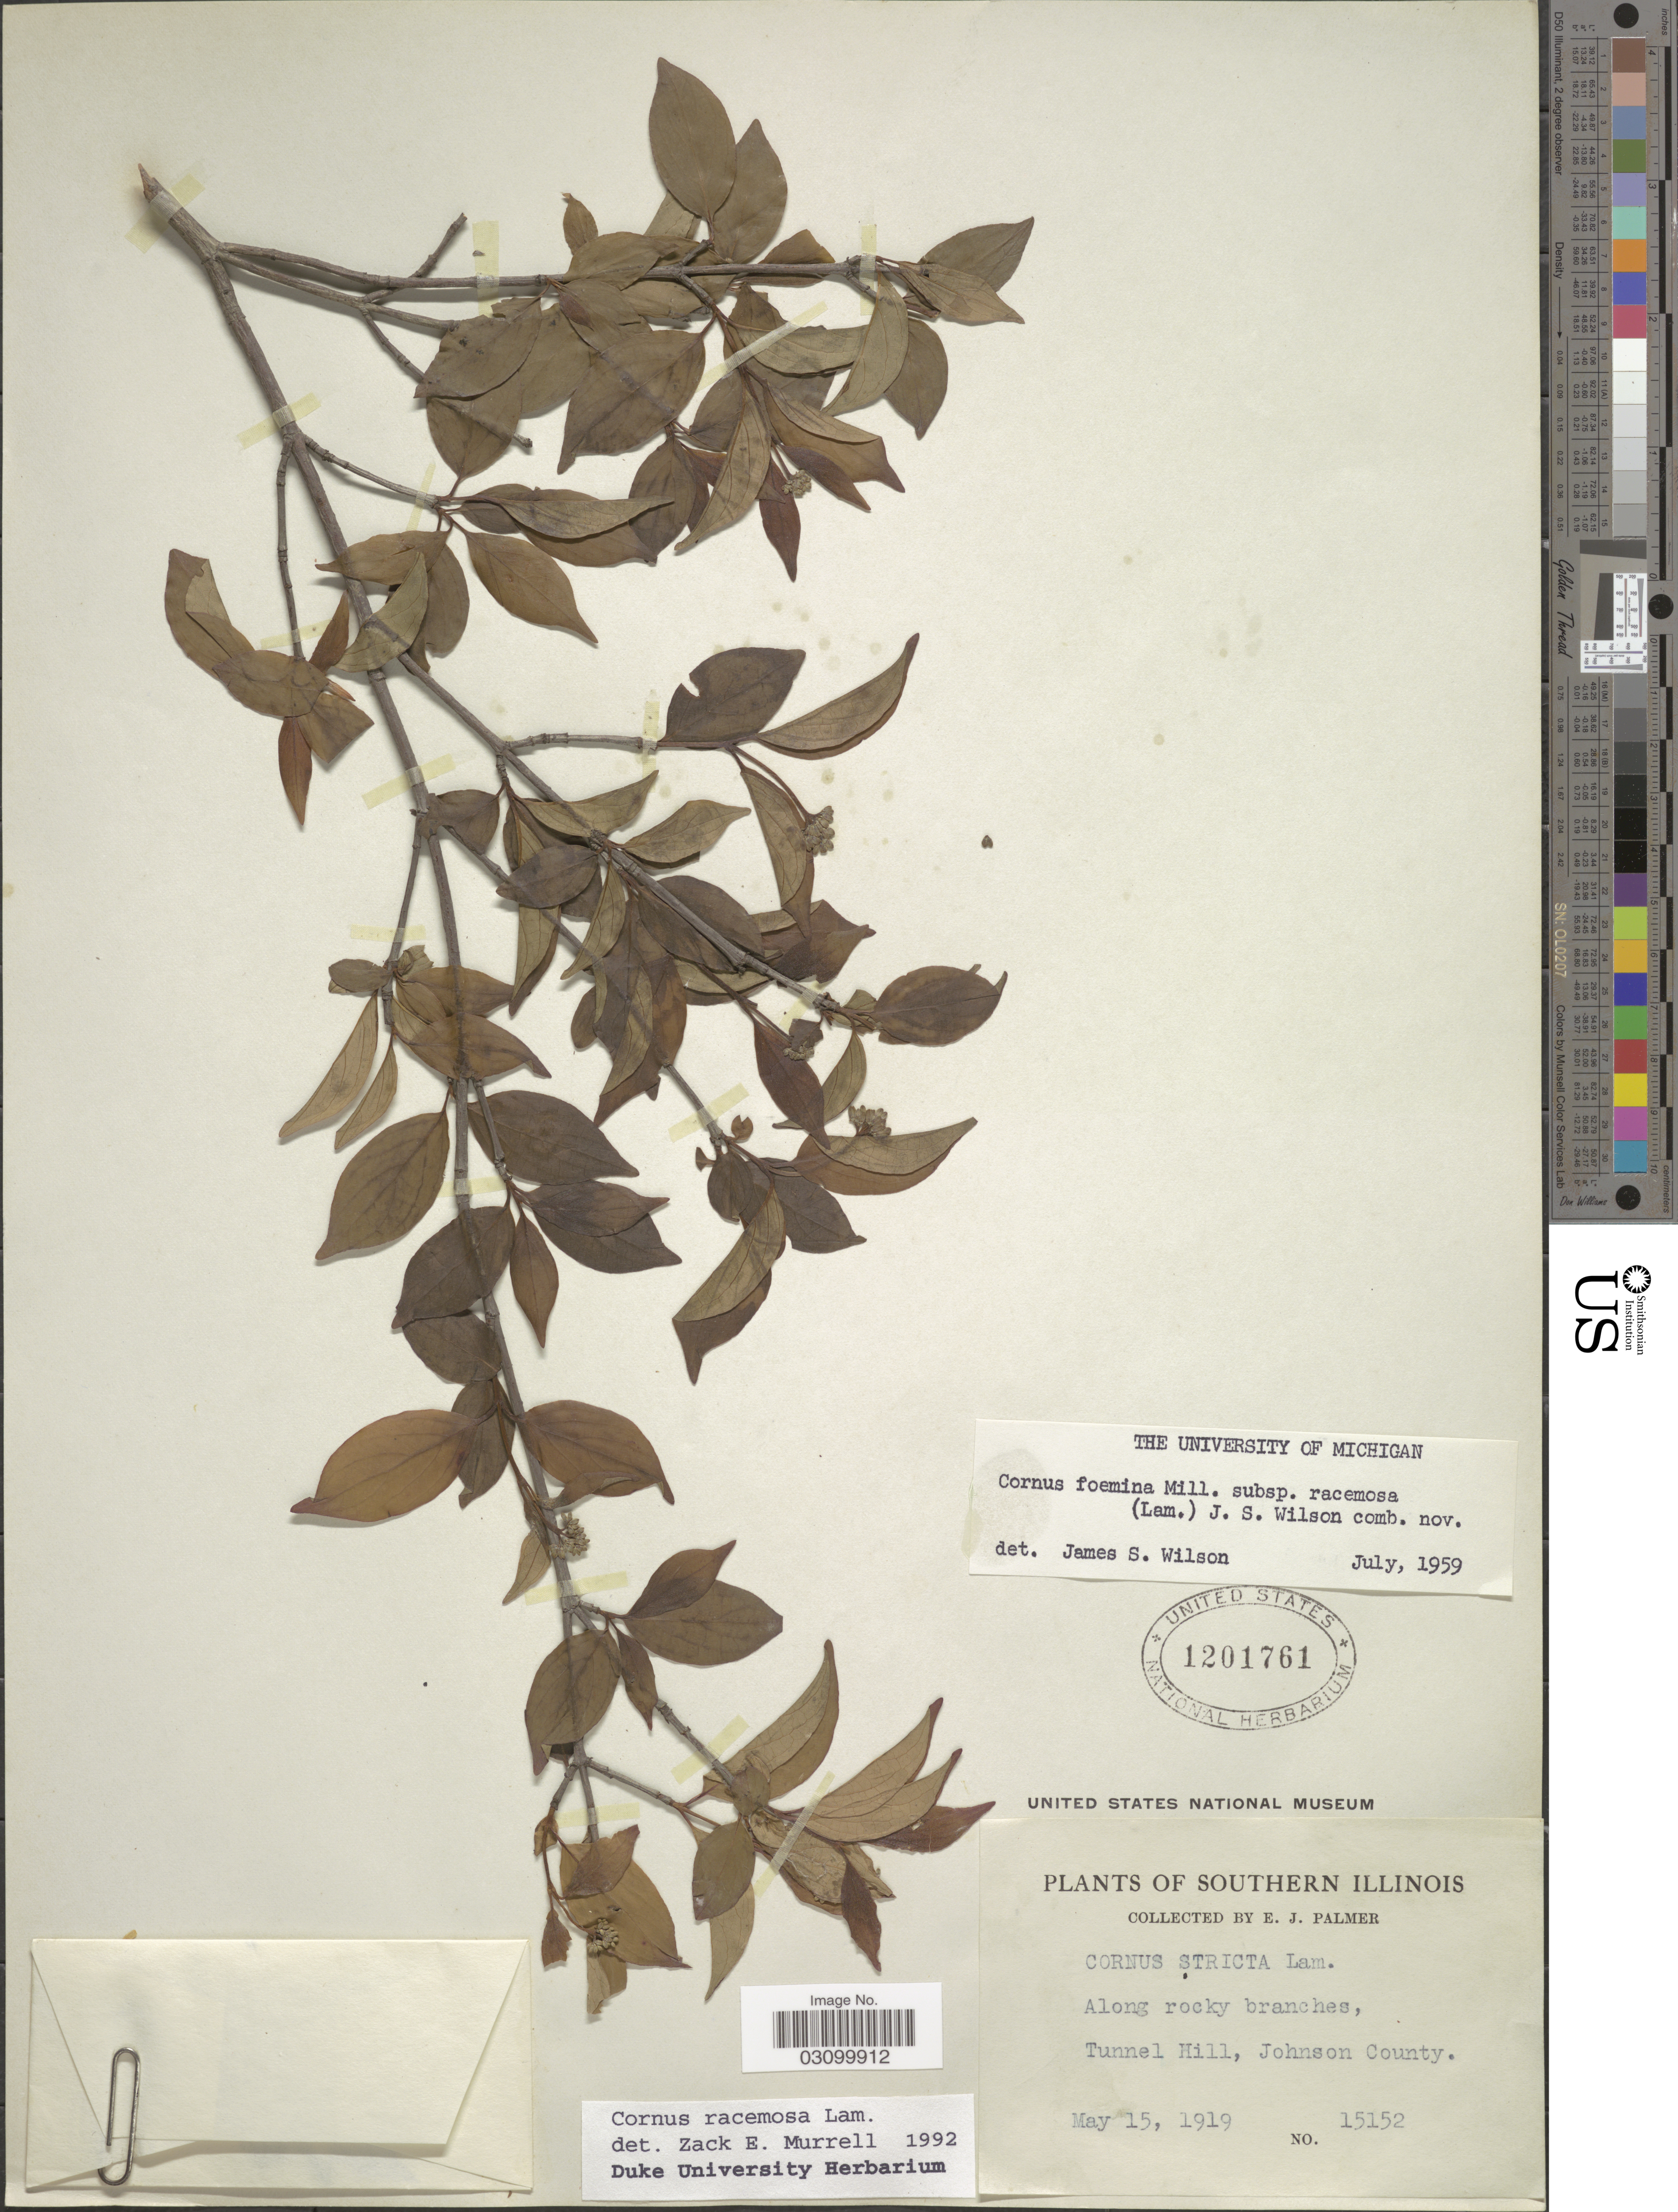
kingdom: Plantae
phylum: Tracheophyta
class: Magnoliopsida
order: Cornales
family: Cornaceae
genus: Cornus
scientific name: Cornus racemosa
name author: Lam.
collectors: E. J. Palmer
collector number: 15152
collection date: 1919-05-15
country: United States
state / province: Illinois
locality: Southern Illinois. Along rocky branches, Tunnel Hill, Johnson County.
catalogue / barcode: US 1201761